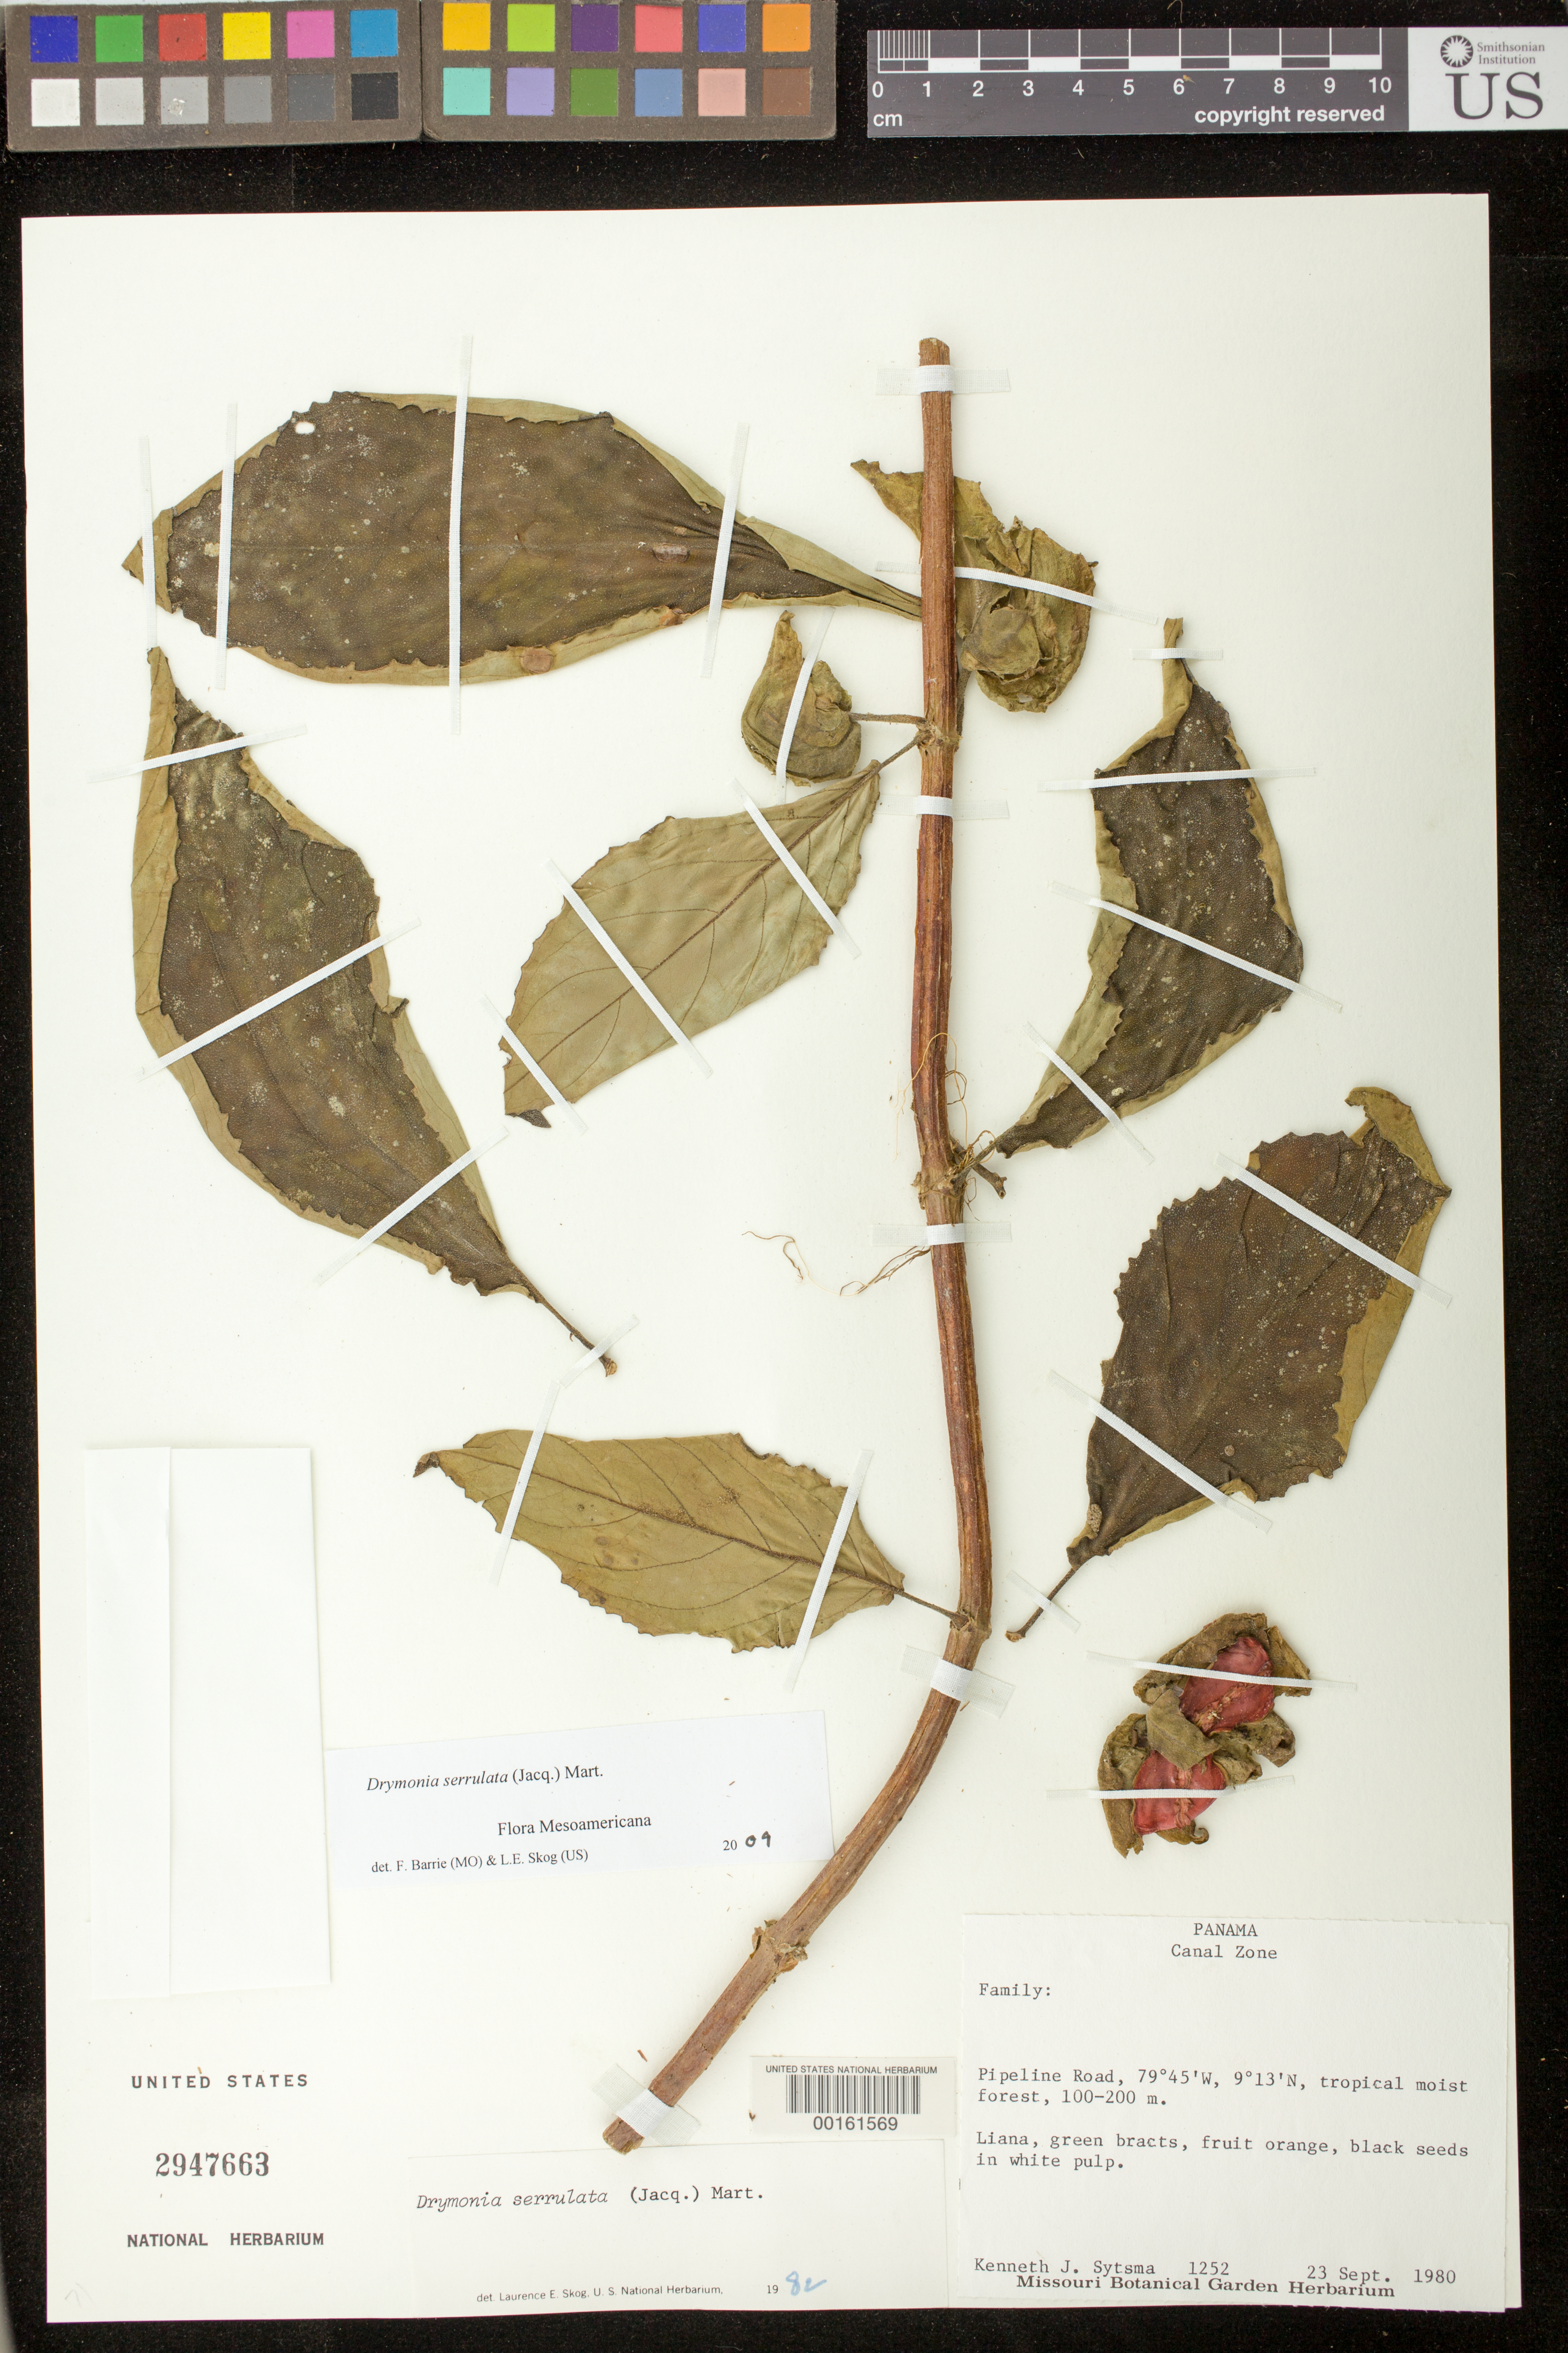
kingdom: Plantae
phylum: Tracheophyta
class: Magnoliopsida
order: Lamiales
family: Gesneriaceae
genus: Drymonia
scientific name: Drymonia serrulata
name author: (Jacq.) Mart.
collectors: K. J. Sytsma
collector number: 1252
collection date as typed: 23 Sep 1980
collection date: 1980-09-23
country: Panama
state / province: Panamá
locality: Canal Zone, Pipeline road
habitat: Tropical moist forest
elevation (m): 100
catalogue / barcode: US 2947663